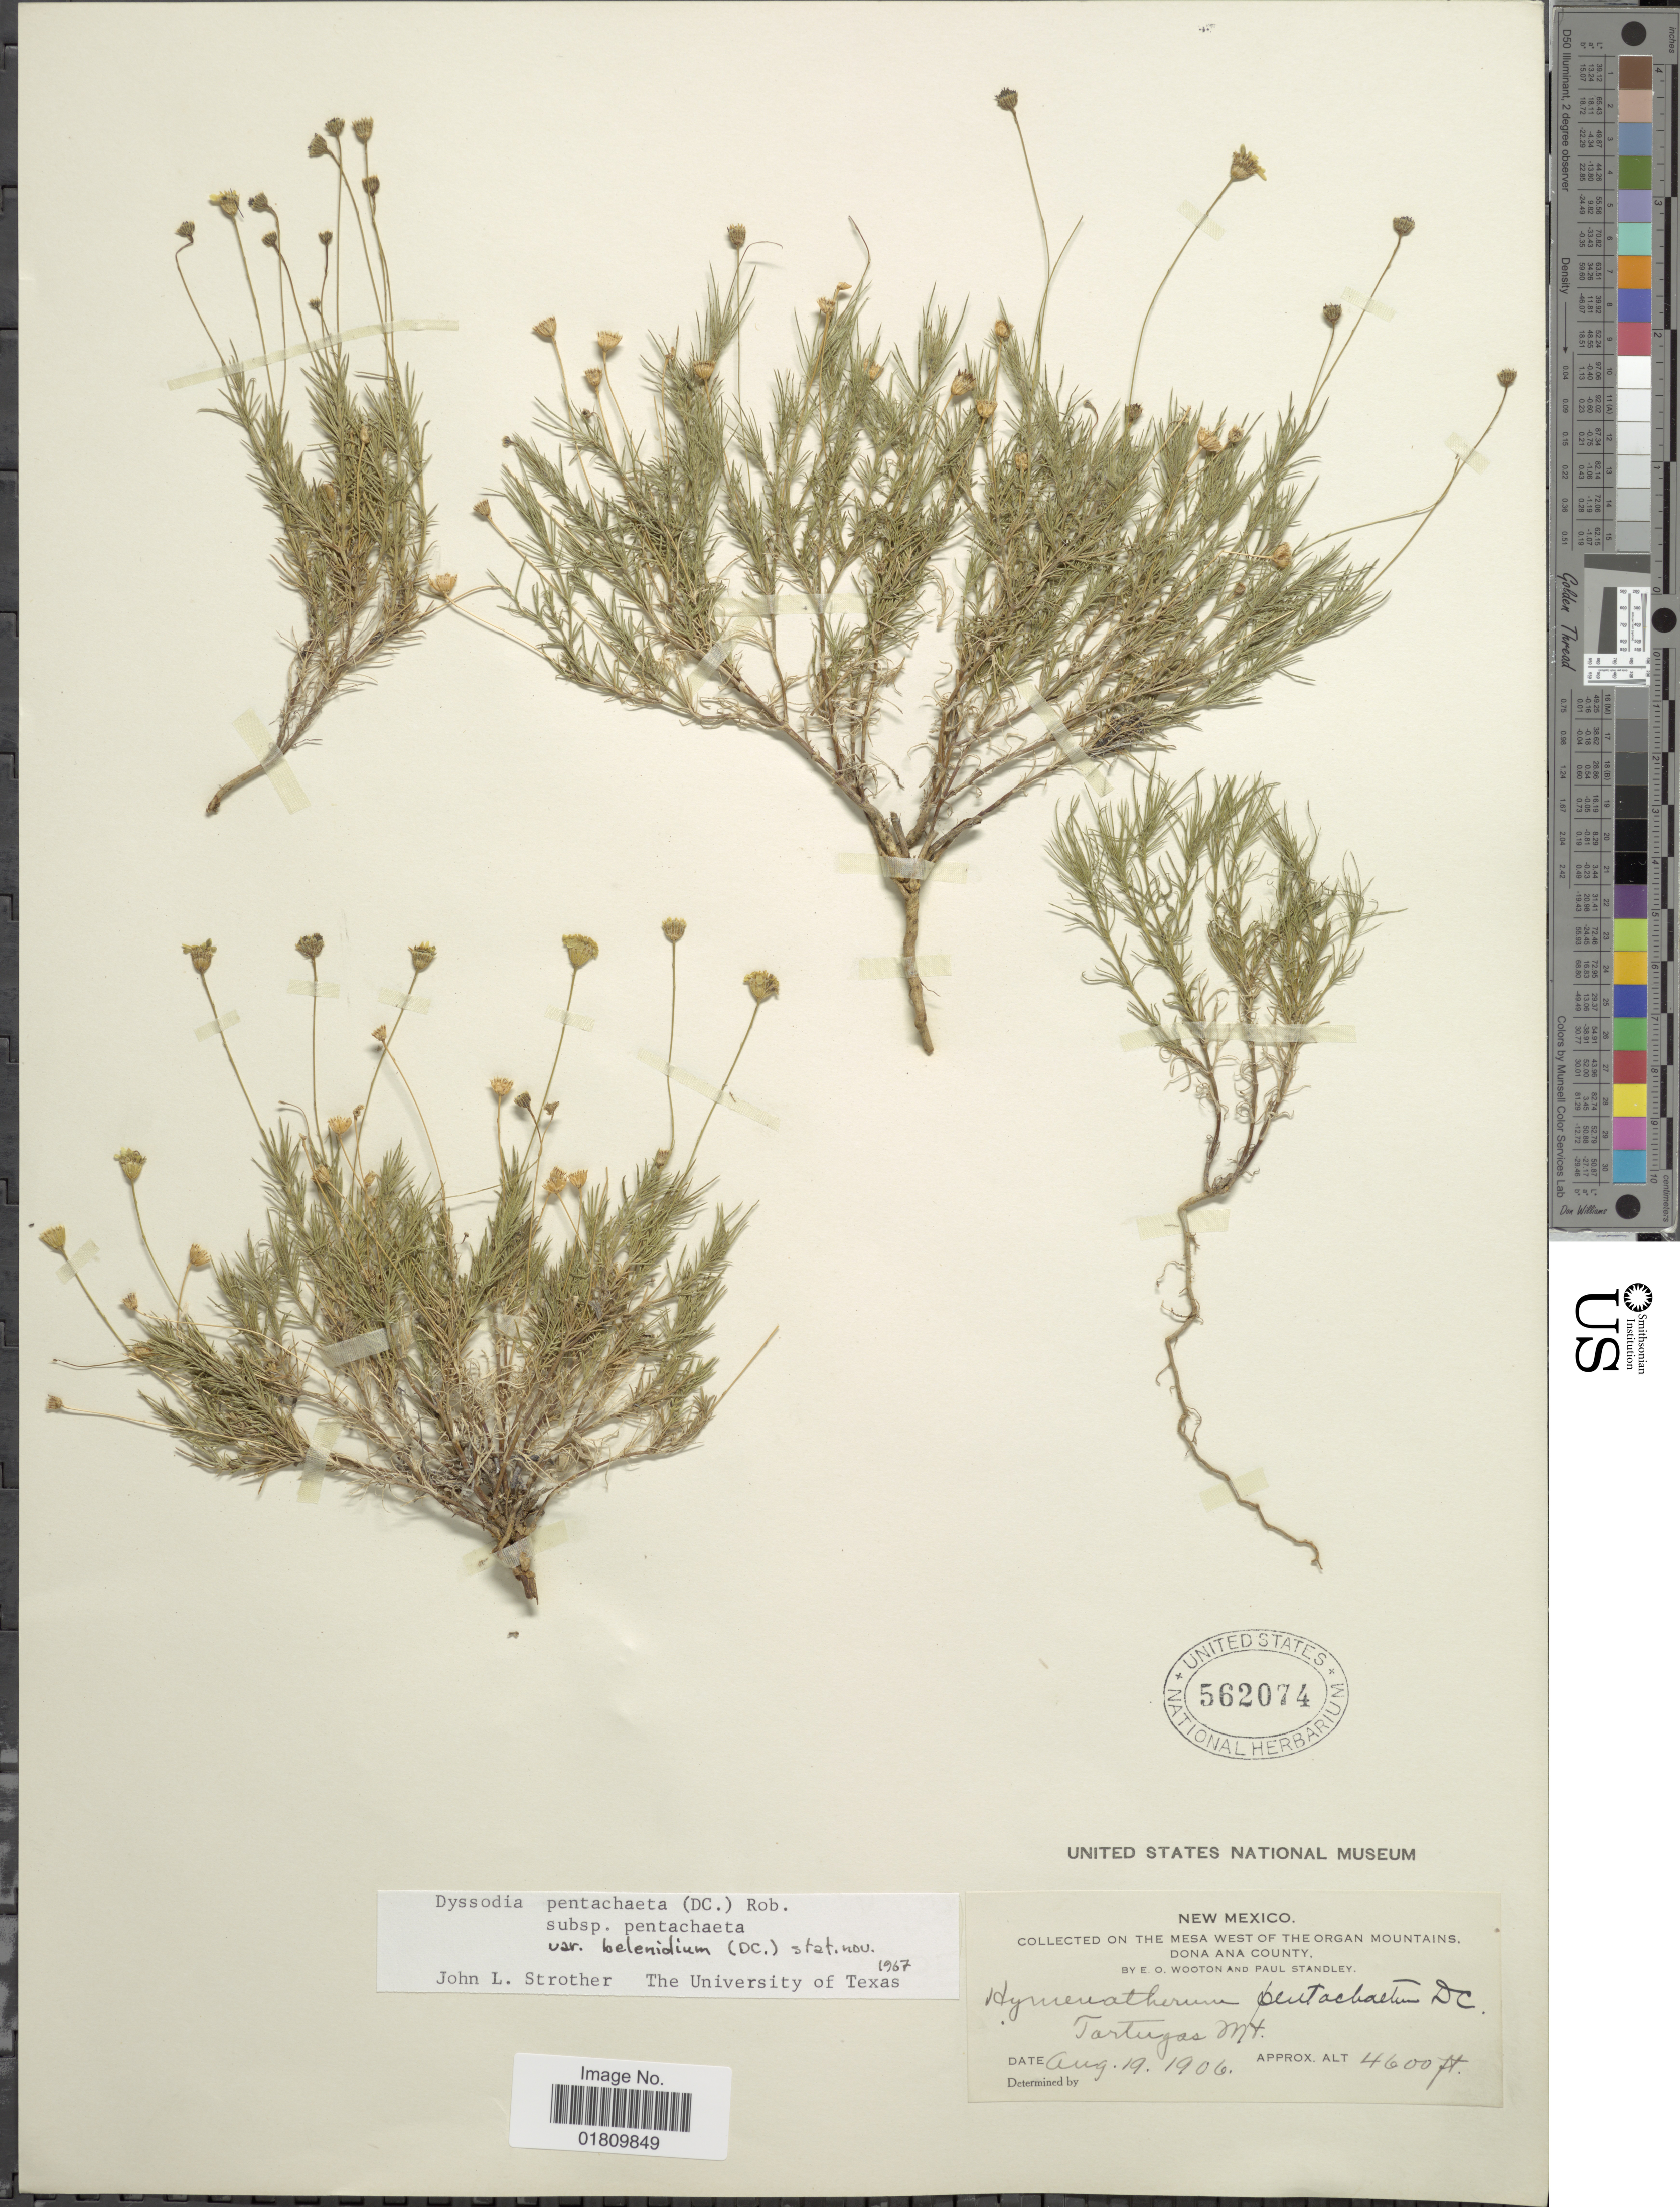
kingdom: Plantae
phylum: Tracheophyta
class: Magnoliopsida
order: Asterales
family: Asteraceae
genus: Thymophylla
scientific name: Thymophylla pentachaeta var. belenidium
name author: (DC.) Strother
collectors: E. O. Wooton & P. C. Standley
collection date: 1906-08-19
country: United States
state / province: New Mexico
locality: On the Mesa West of the Organ Mountains, Dona Ana County , Tortugas Mt.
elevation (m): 1402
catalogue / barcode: US 562074